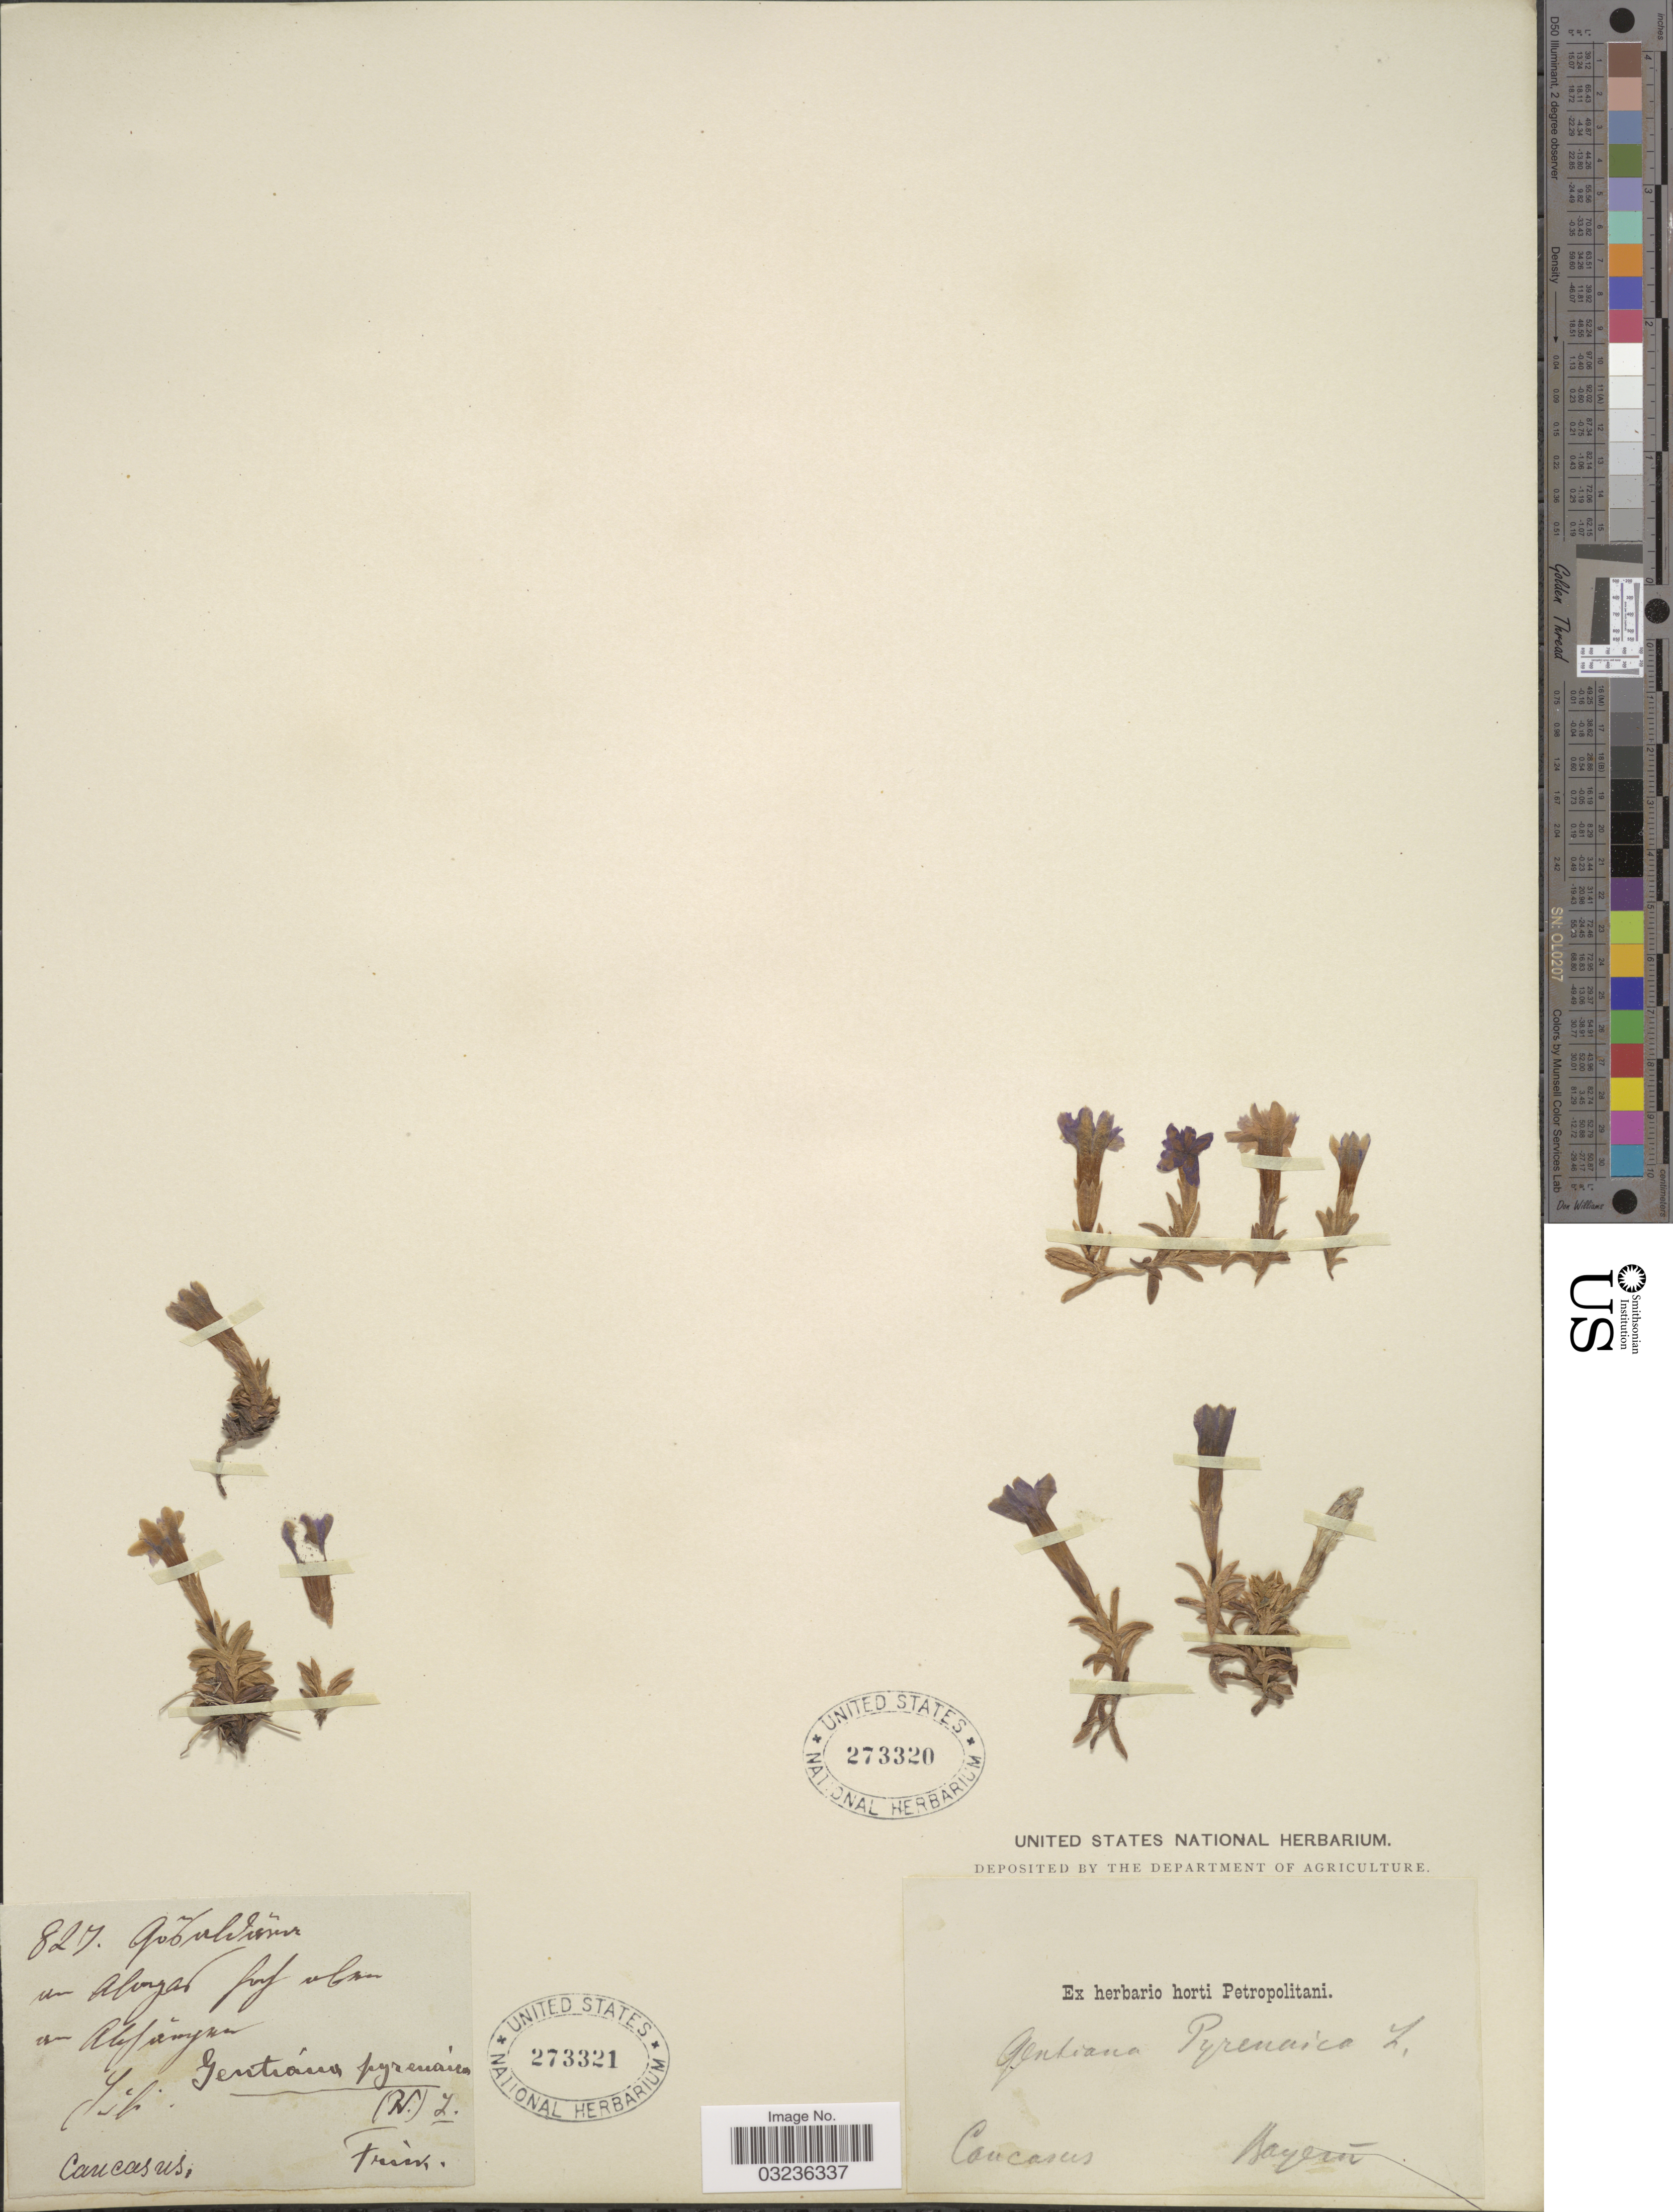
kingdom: Plantae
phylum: Tracheophyta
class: Magnoliopsida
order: Gentianales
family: Gentianaceae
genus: Gentiana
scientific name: Gentiana pyrenaica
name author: L.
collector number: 827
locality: Caucasus.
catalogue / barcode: US 273321-2